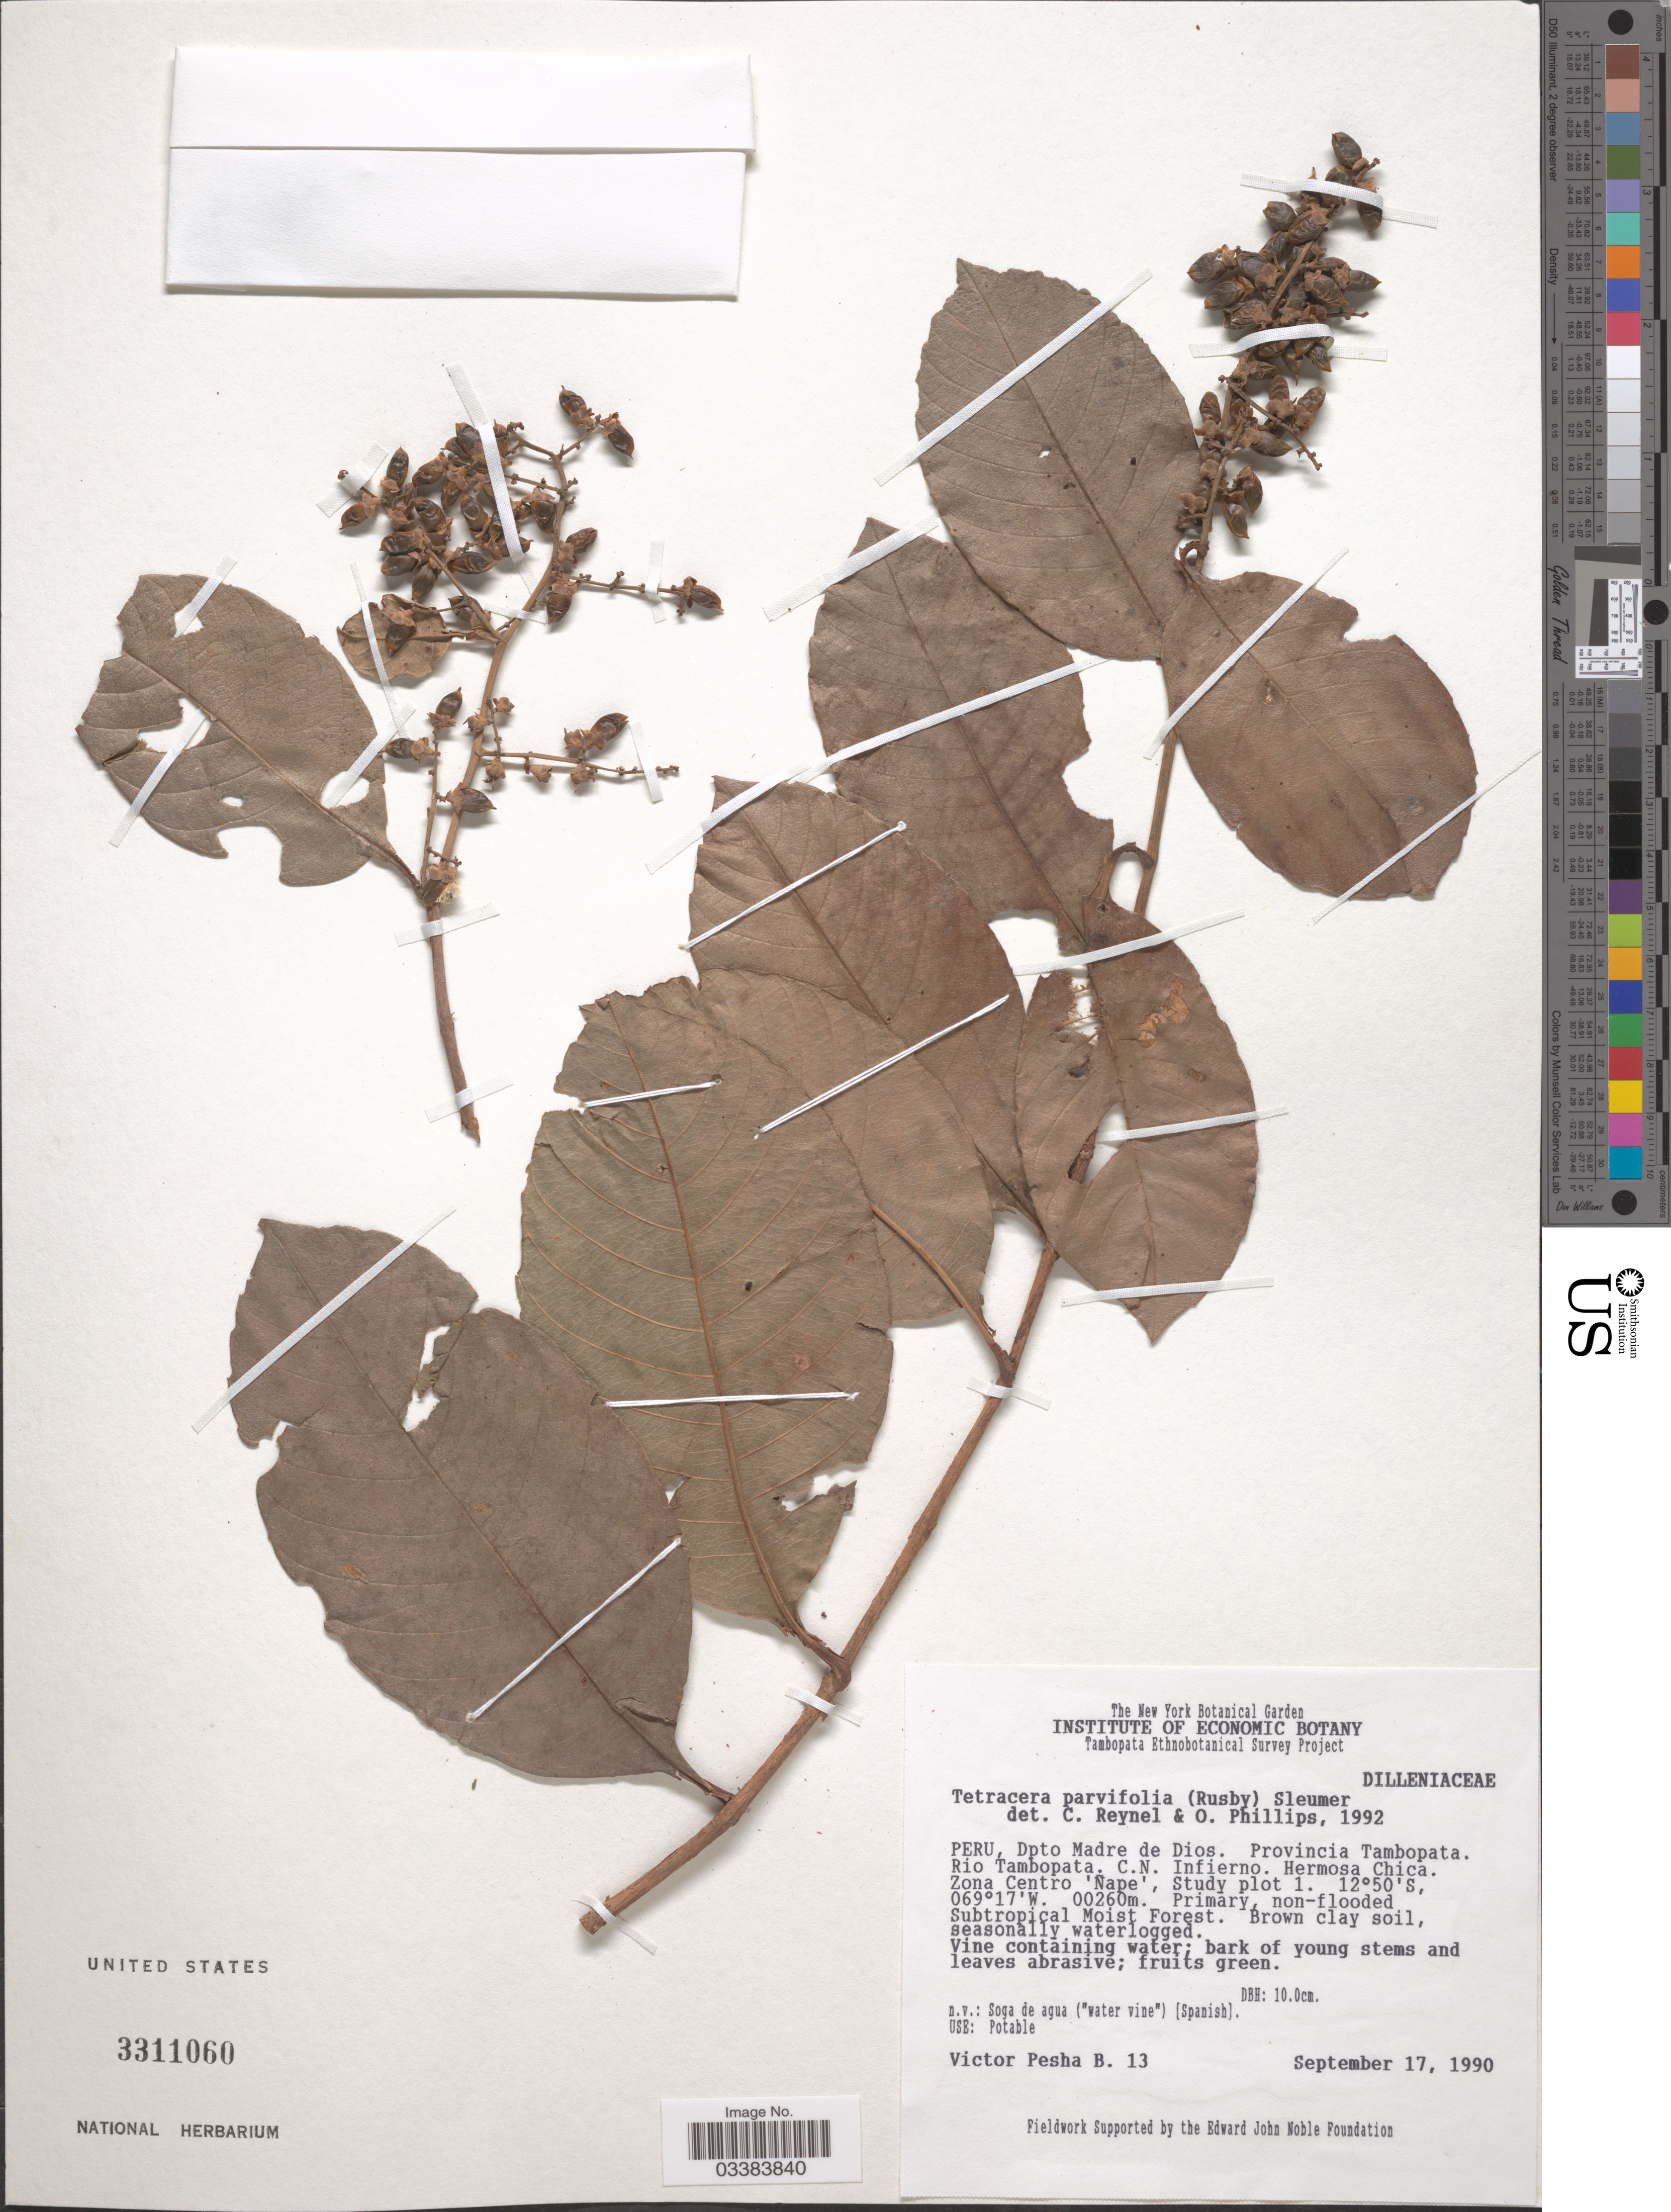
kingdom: Plantae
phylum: Tracheophyta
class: Magnoliopsida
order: Dilleniales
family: Dilleniaceae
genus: Tetracera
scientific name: Tetracera parviflora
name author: (Rusby) Sleumer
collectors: V. Pesha B.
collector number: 13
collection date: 1990-09-17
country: Peru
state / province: Madre de Dios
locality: Dpto Madre de Dios. Provincia Tambopata. Rio Tambopata. C.N. Infierno. Hermosa Chica. Zona Centro 'Nape', Study plot 1.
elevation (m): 260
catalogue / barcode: US 3311060